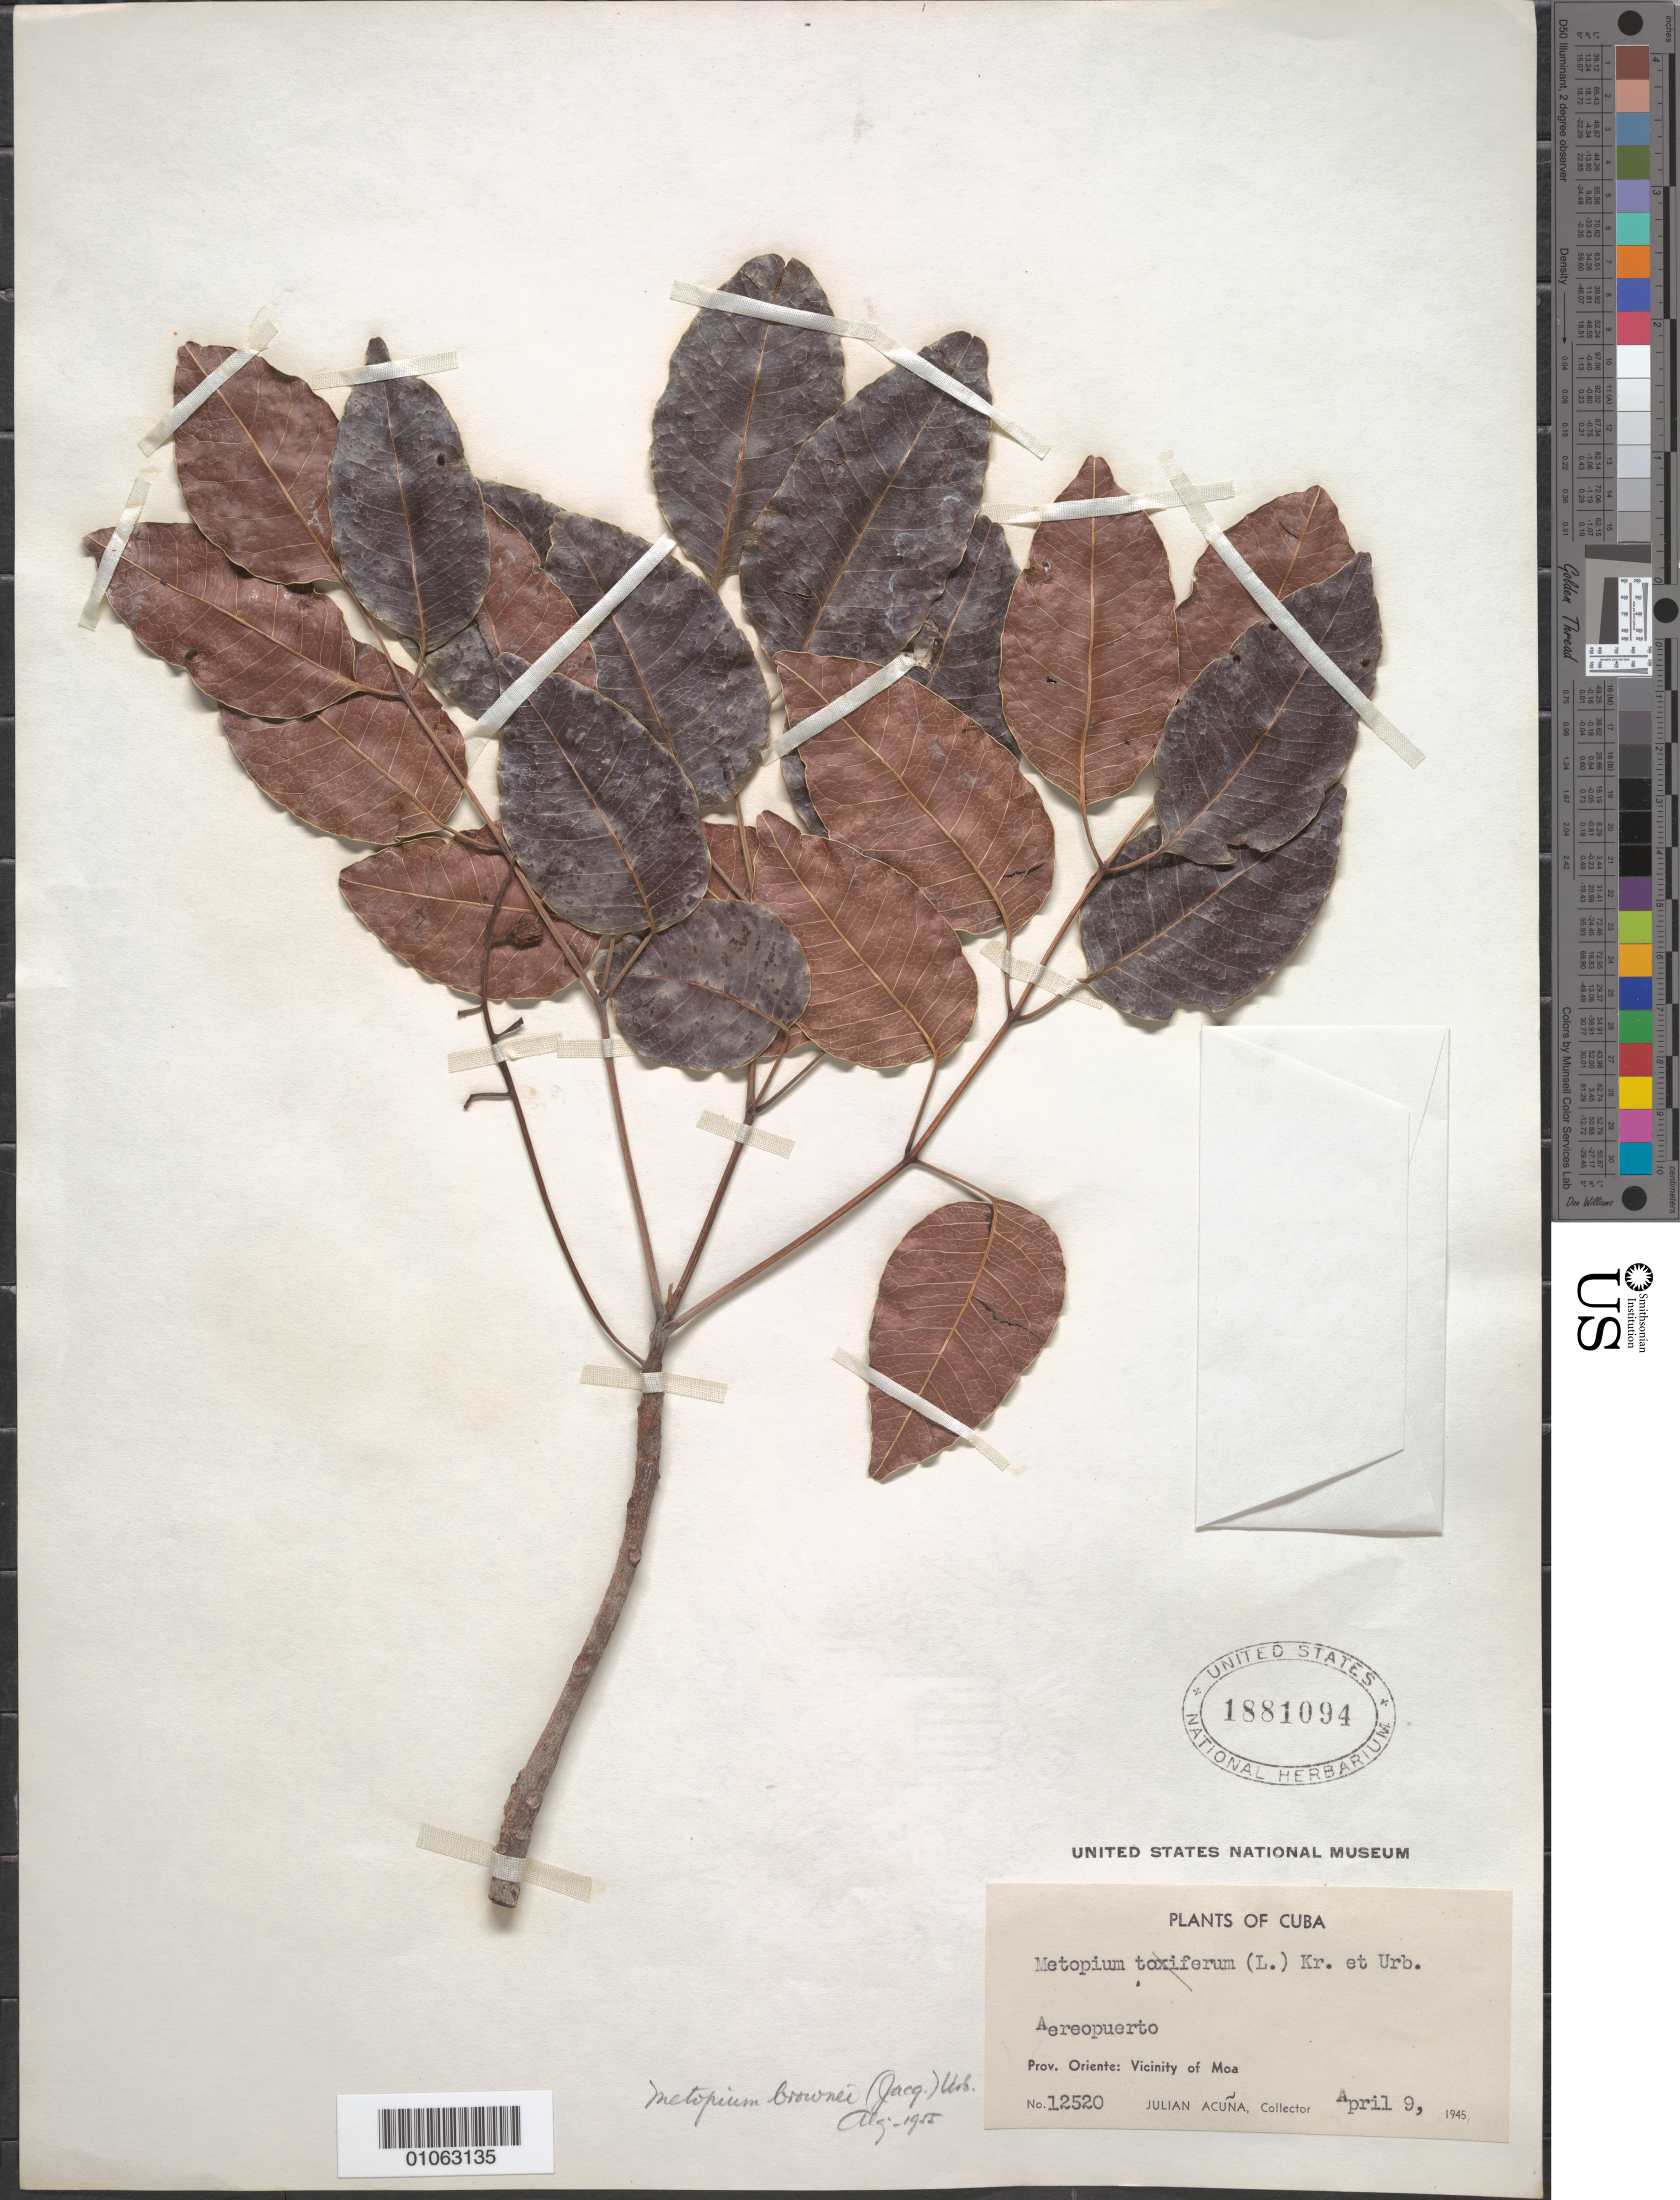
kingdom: Plantae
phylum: Tracheophyta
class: Magnoliopsida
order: Sapindales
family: Anacardiaceae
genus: Metopium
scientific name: Metopium brownei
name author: (Jacq.) Urb.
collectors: J. Acuña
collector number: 12520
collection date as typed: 09 Apr 1946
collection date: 1946-04-09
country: Cuba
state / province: Holguin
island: Cuba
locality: Aereopuerto, Vicinity of Moa [Oriente]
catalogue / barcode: US 1881094